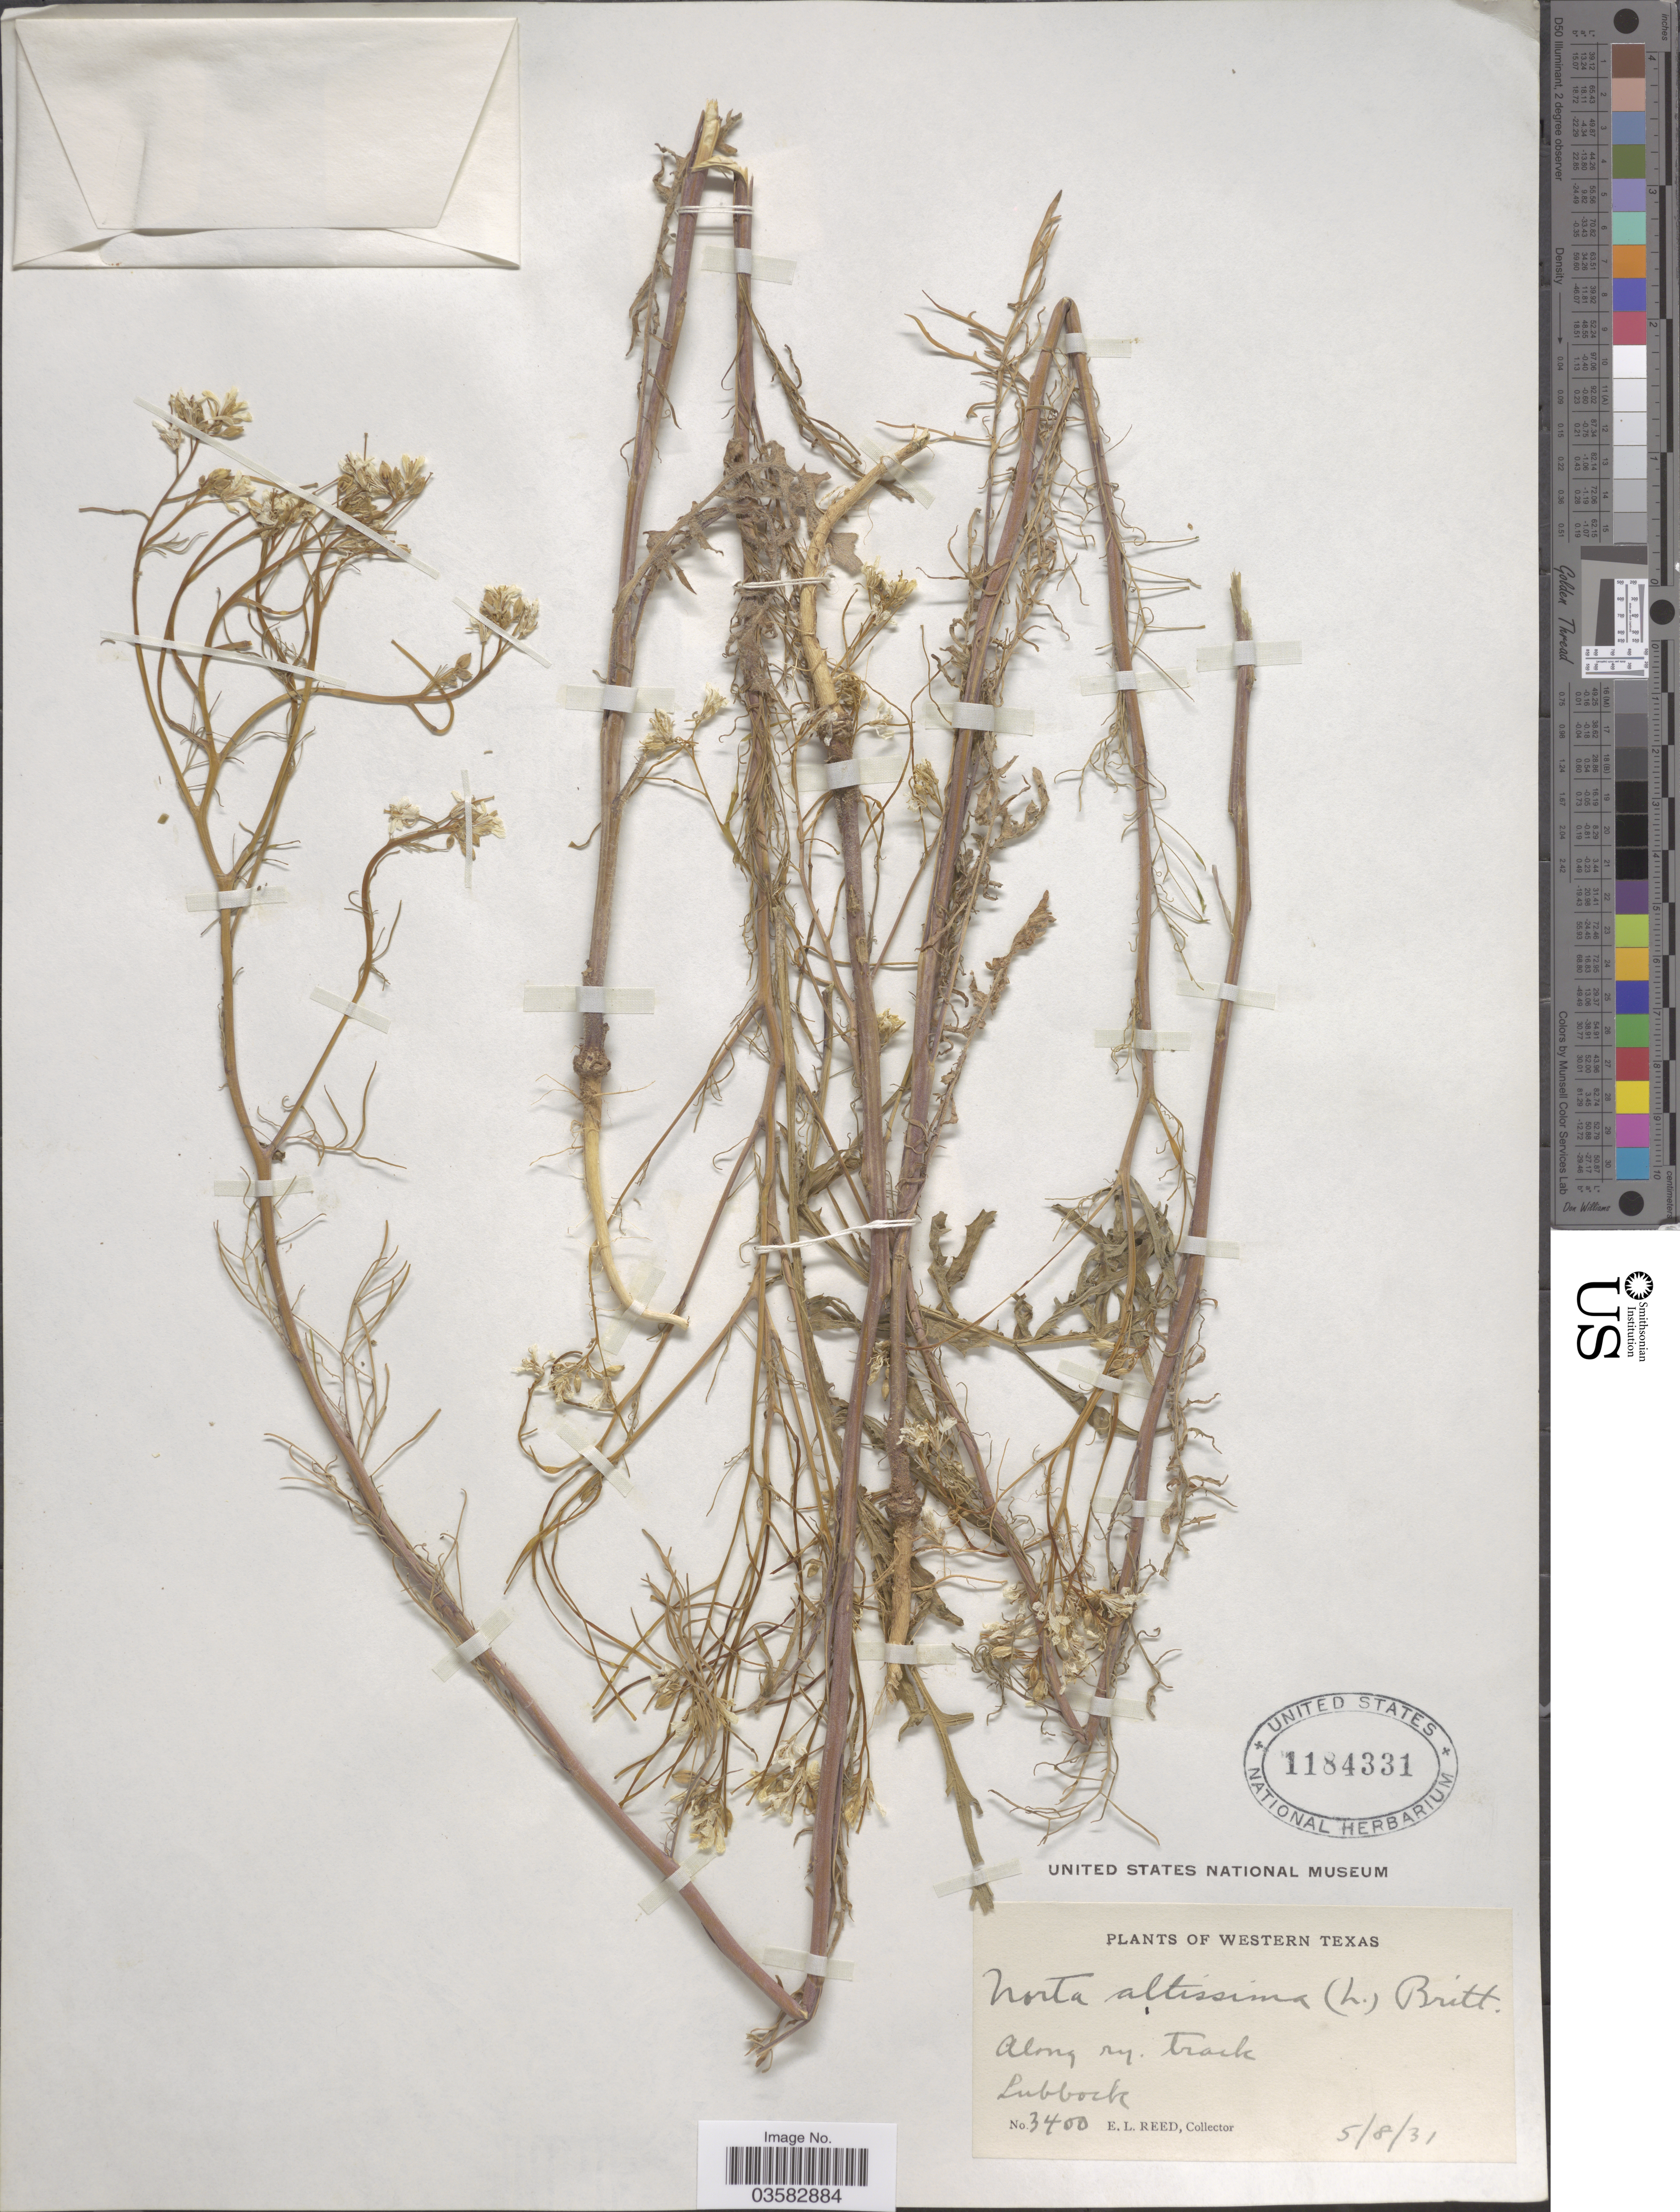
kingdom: Plantae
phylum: Tracheophyta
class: Magnoliopsida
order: Brassicales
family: Brassicaceae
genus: Sisymbrium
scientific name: Sisymbrium altissimum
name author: L.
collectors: E. Reed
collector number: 3400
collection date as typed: Transcribed d/m/y: 8/5/31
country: United States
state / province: Texas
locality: Western Texas. Along ry. track. Lubbock.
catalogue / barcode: US 1184331